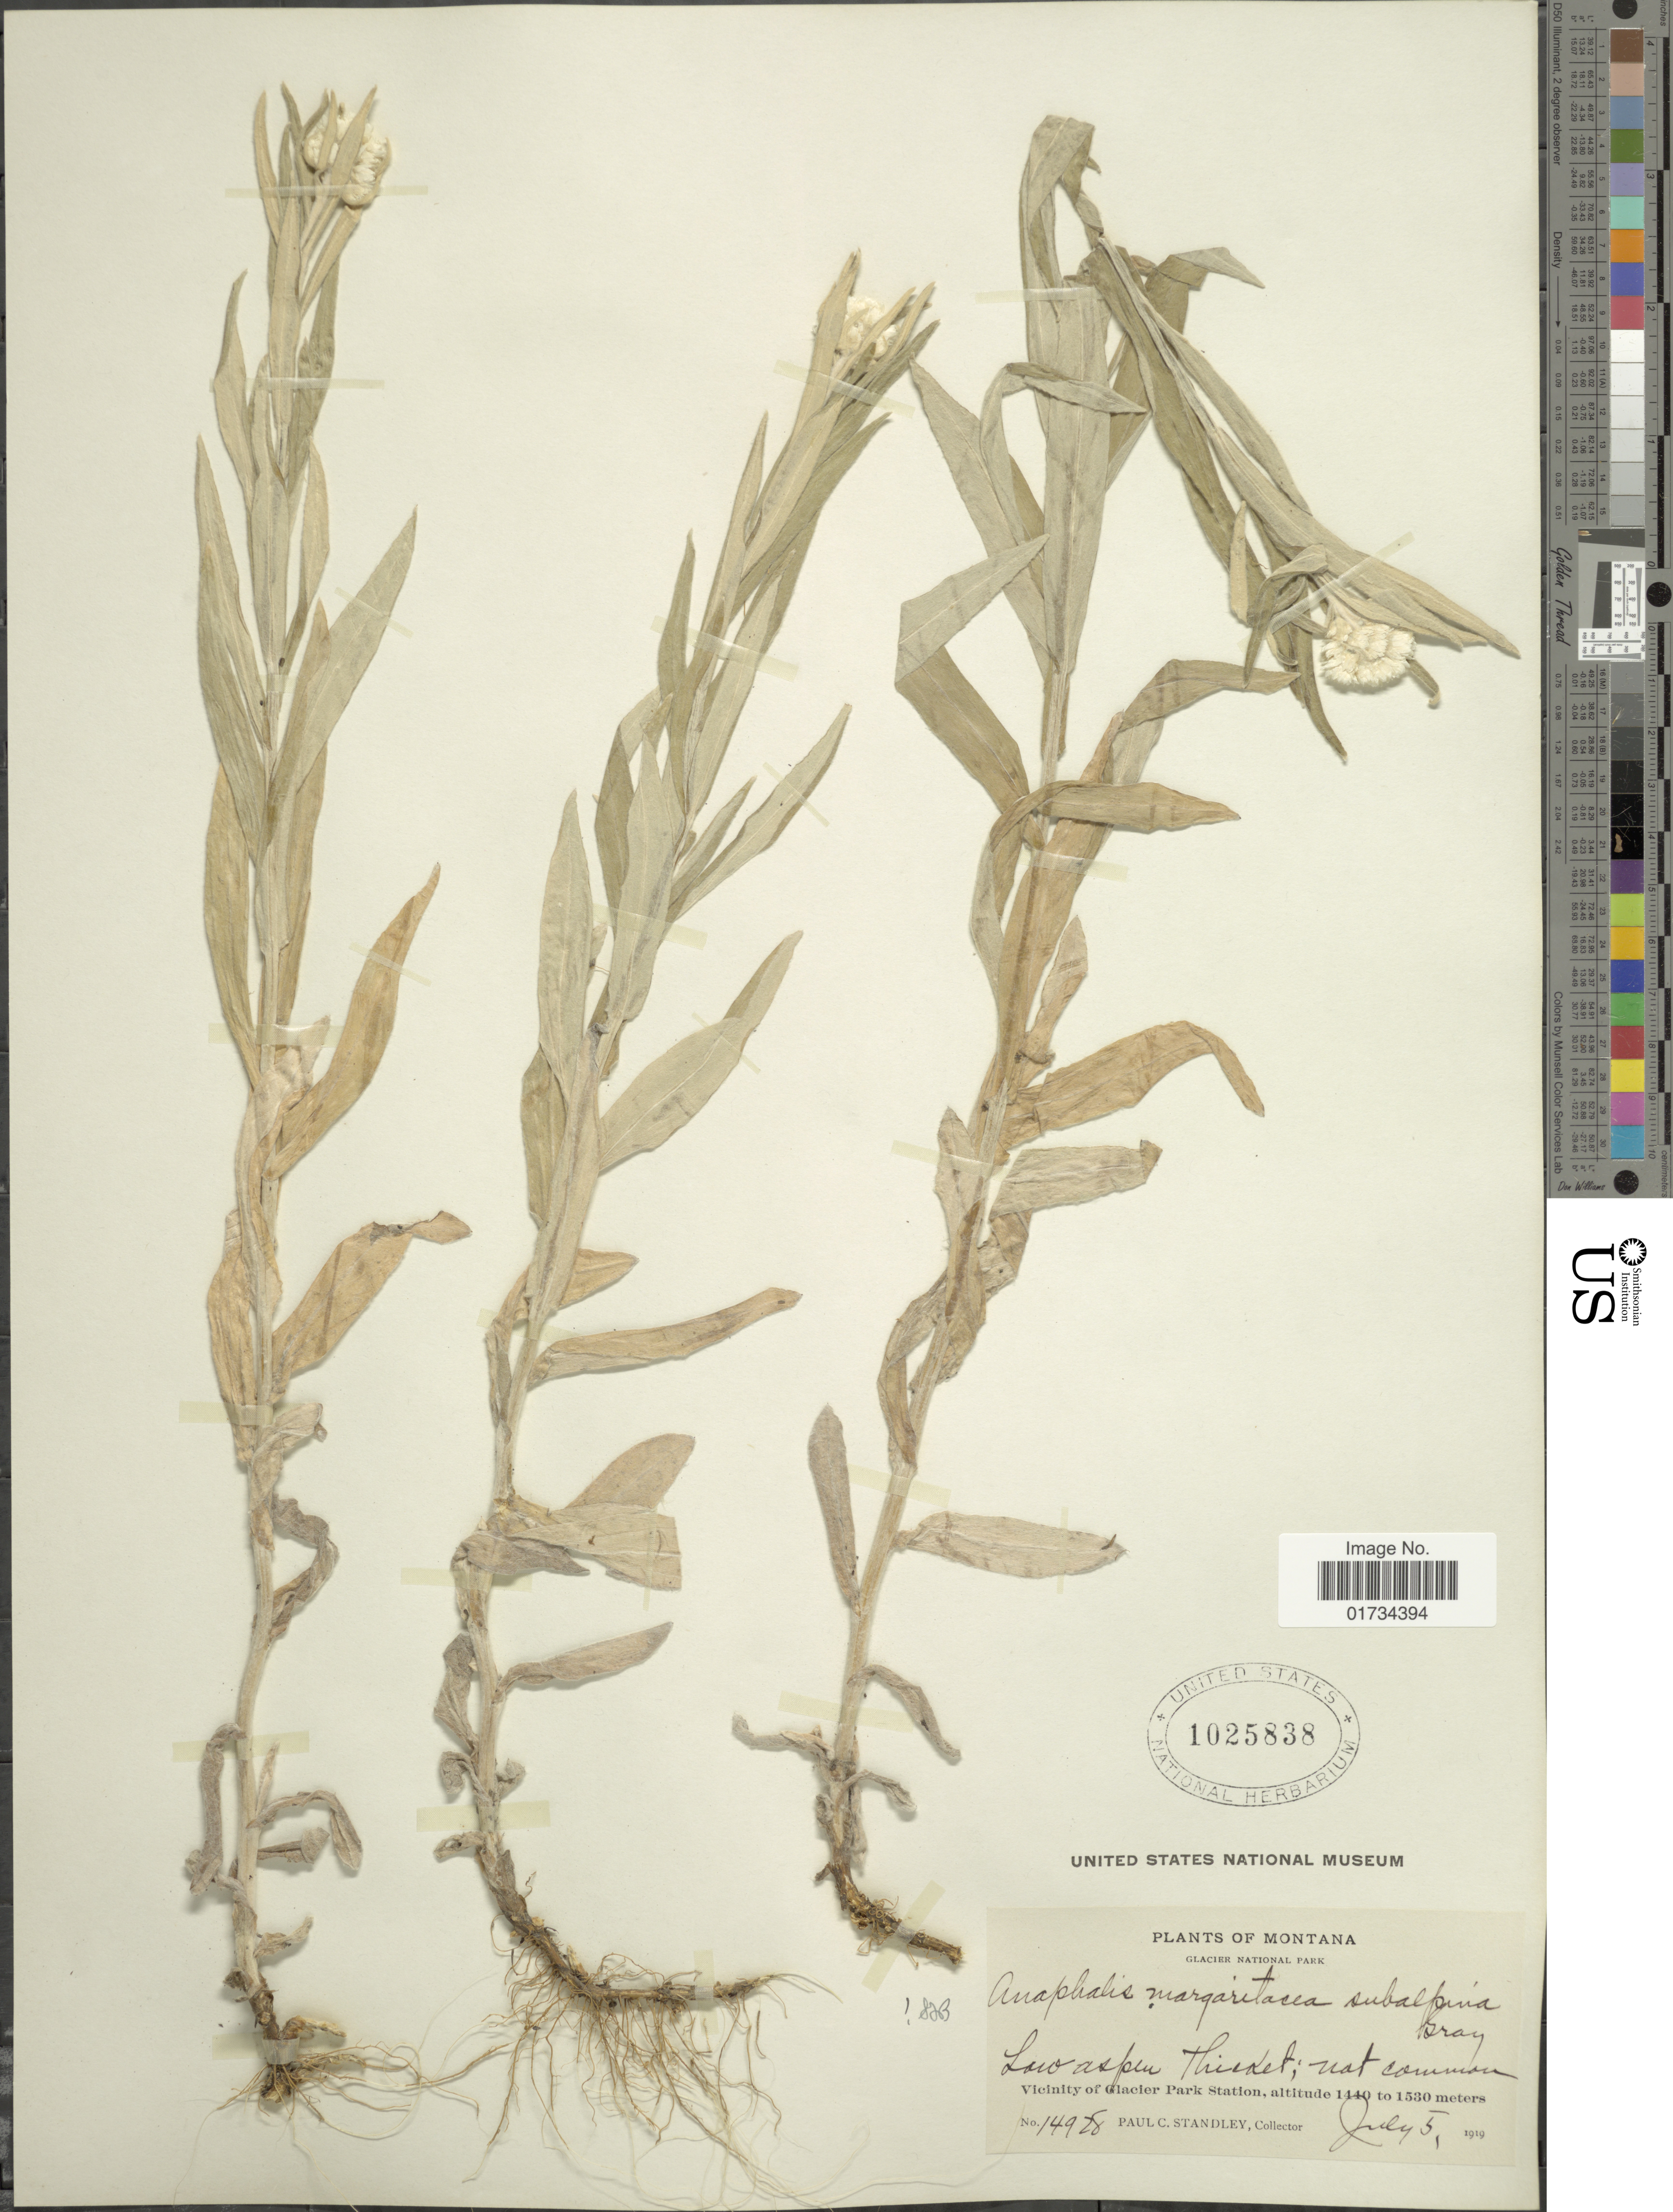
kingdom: Plantae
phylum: Tracheophyta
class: Magnoliopsida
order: Asterales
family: Asteraceae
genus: Anaphalis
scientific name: Anaphalis subalpina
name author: (A. Gray) Rydb.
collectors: P. C. Standley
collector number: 14928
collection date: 1919-07-05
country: United States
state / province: Montana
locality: Montana. Glacier National Park. Low aspen thicket. Vicinity of Glacier Park Station.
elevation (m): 1440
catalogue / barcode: US 1025838